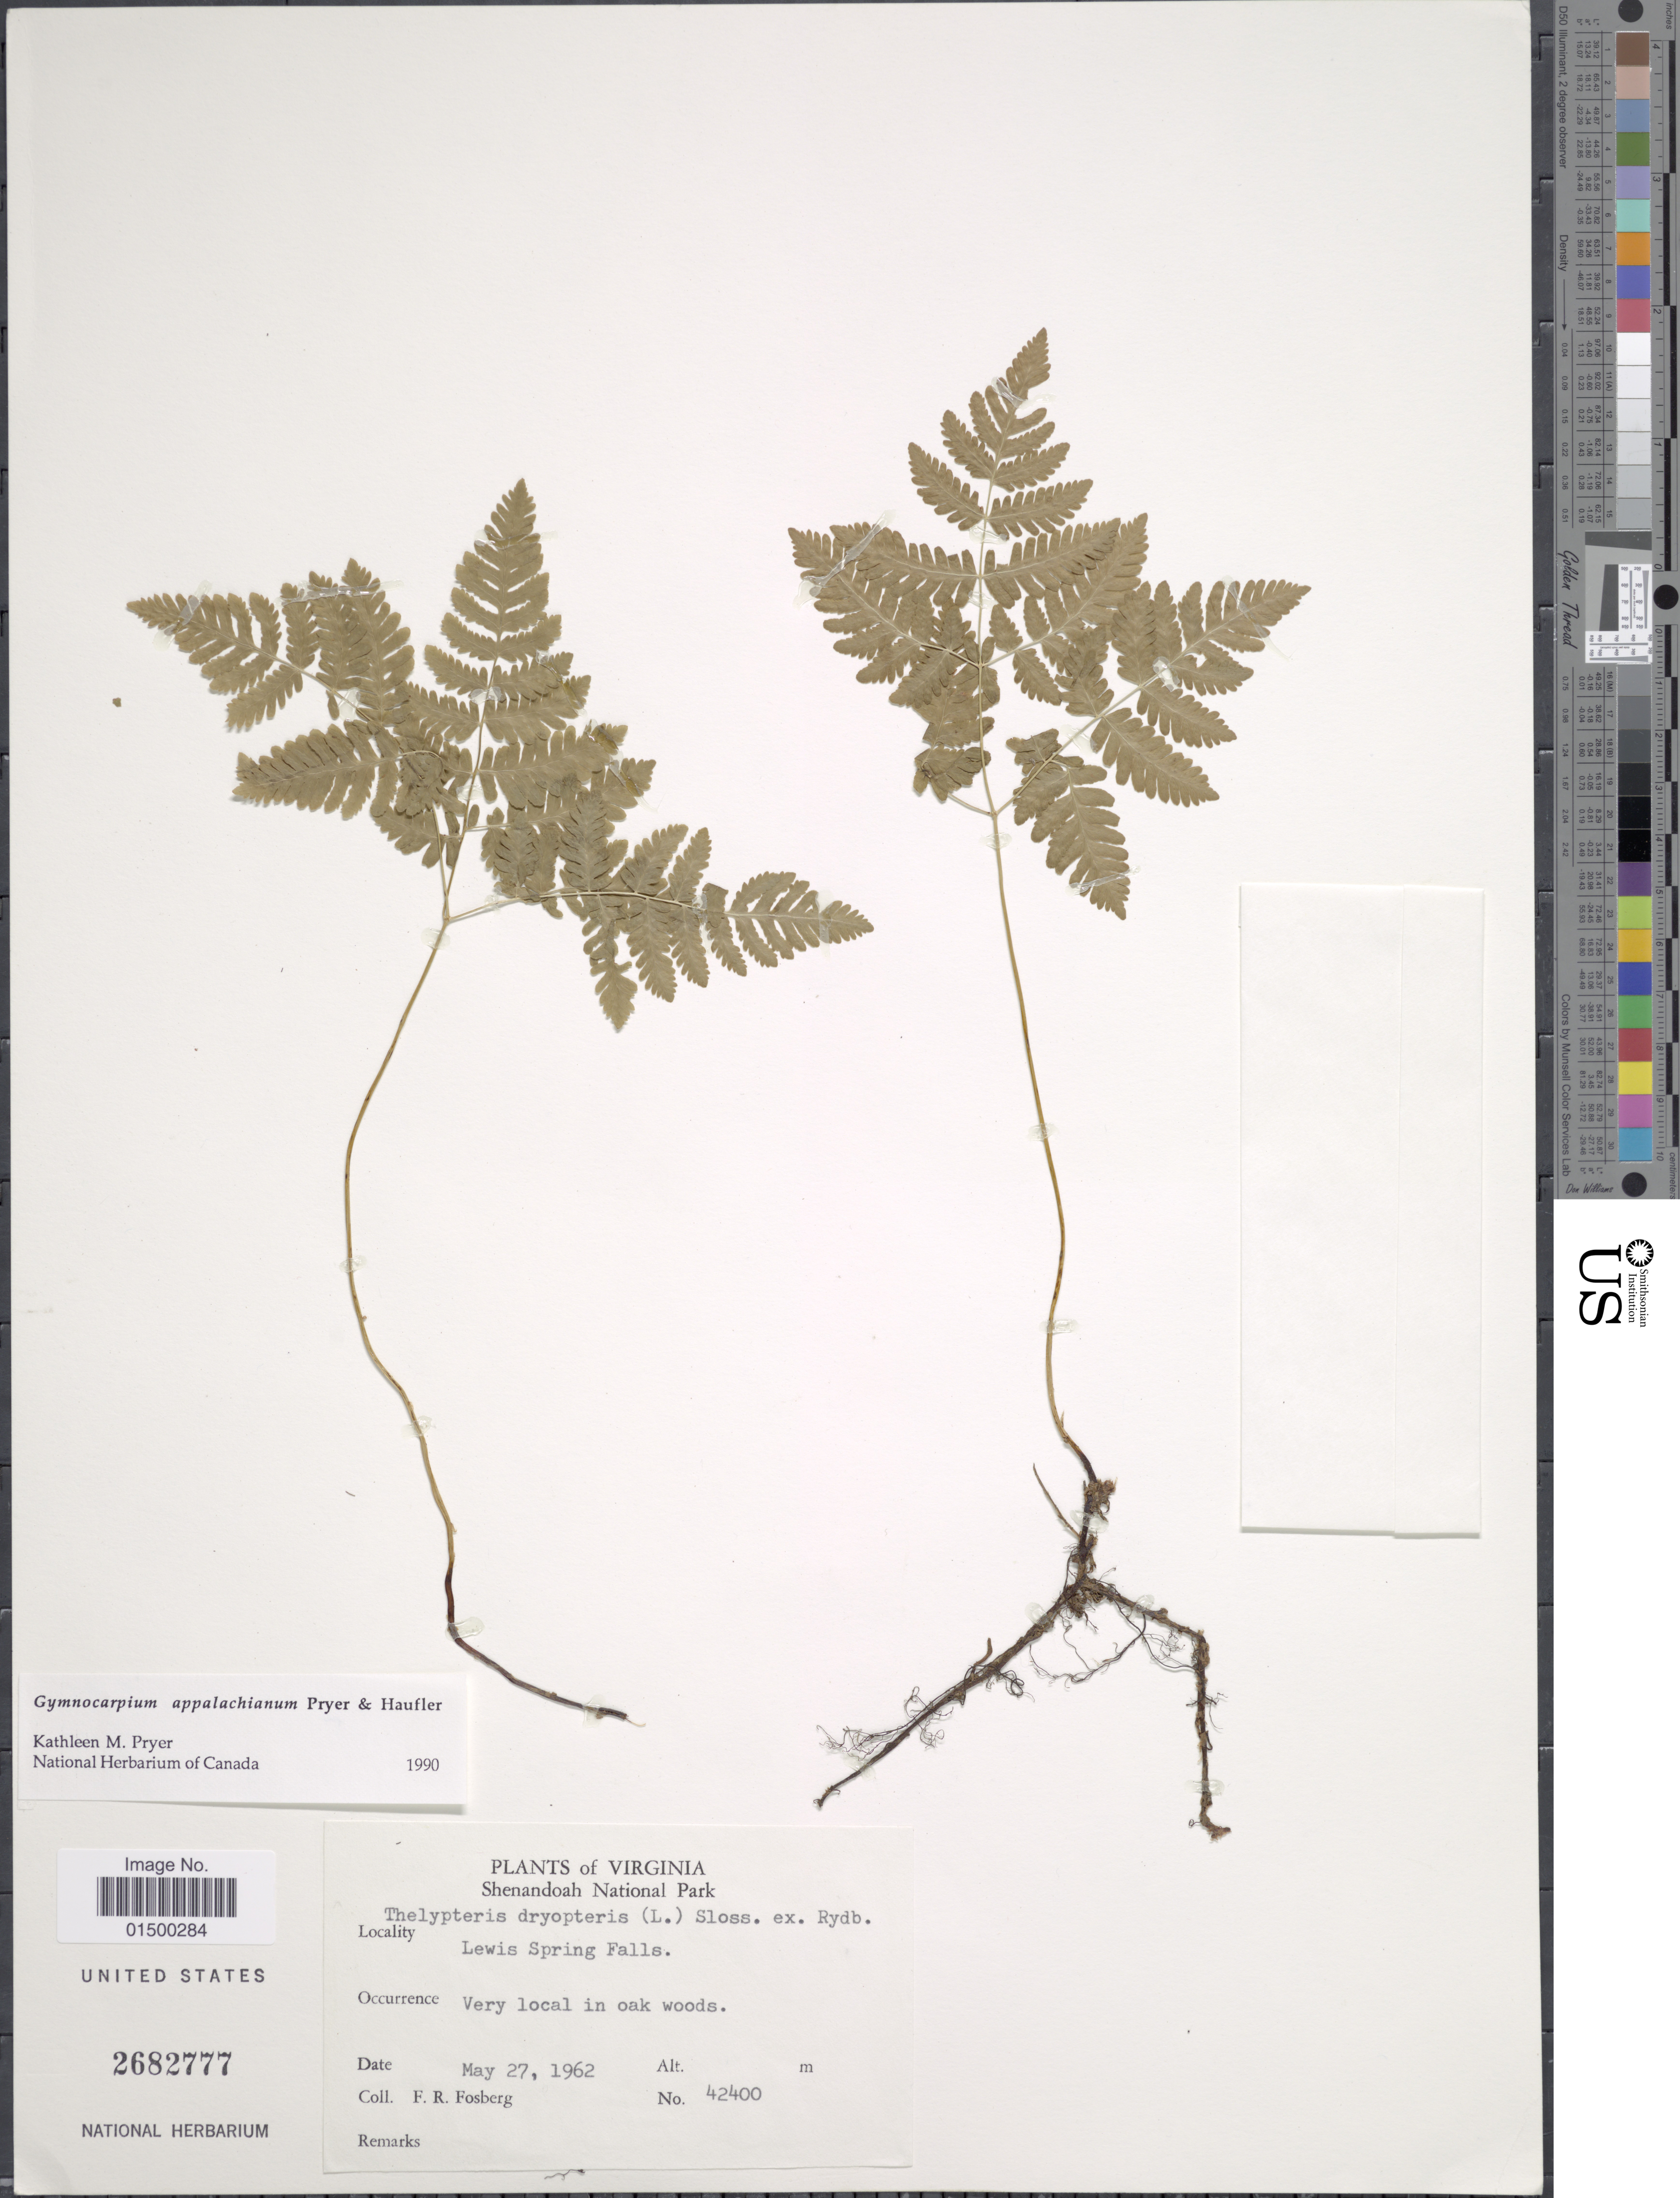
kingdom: Plantae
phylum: Tracheophyta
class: Polypodiopsida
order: Polypodiales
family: Cystopteridaceae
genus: Gymnocarpium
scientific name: Gymnocarpium appalachianum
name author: Pryer & Haufler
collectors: F. R. Fosberg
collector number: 42400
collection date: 1962-05-27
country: United States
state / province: Virginia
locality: Shenandoah National Park. Lewsi Spring Falls.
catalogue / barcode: US 2682777